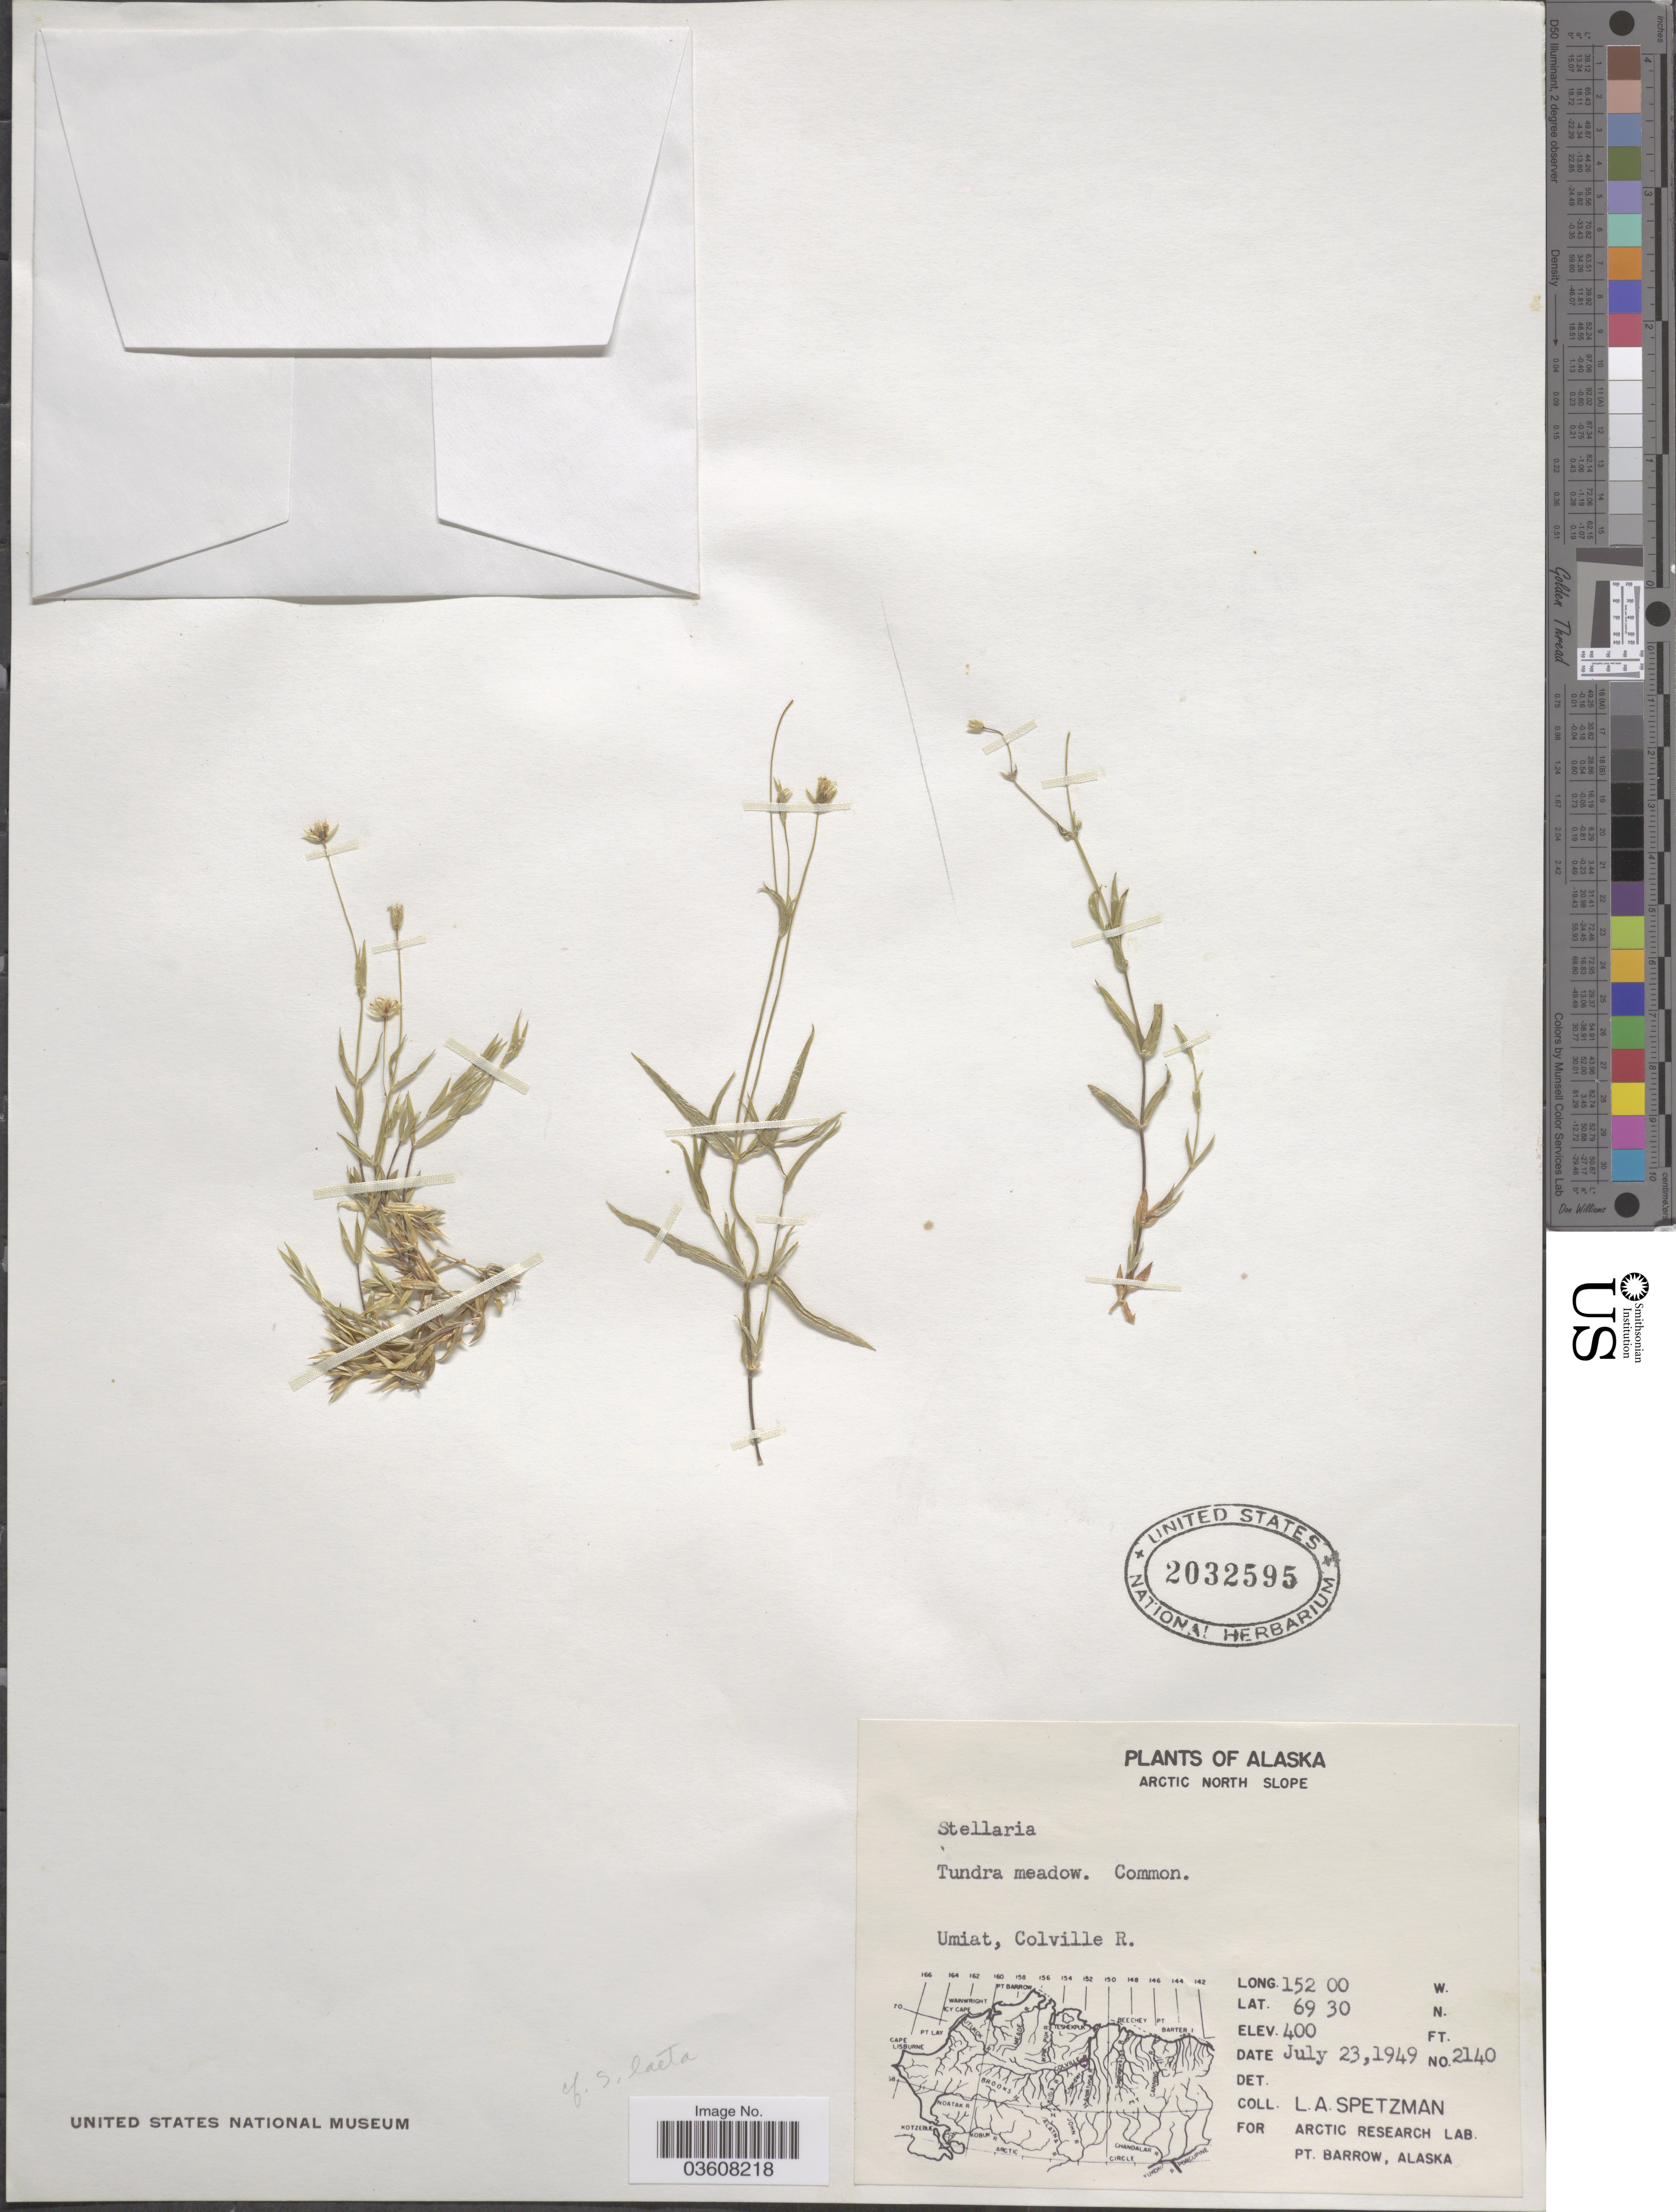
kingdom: Plantae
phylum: Tracheophyta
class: Magnoliopsida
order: Caryophyllales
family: Caryophyllaceae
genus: Stellaria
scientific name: Stellaria laeta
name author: Richards.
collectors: L. Spetzman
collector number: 2140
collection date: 1949-07-23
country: United States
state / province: Alaska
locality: Arctic North Slope. Umiat, Colville R.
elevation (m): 122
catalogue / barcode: US 2032595